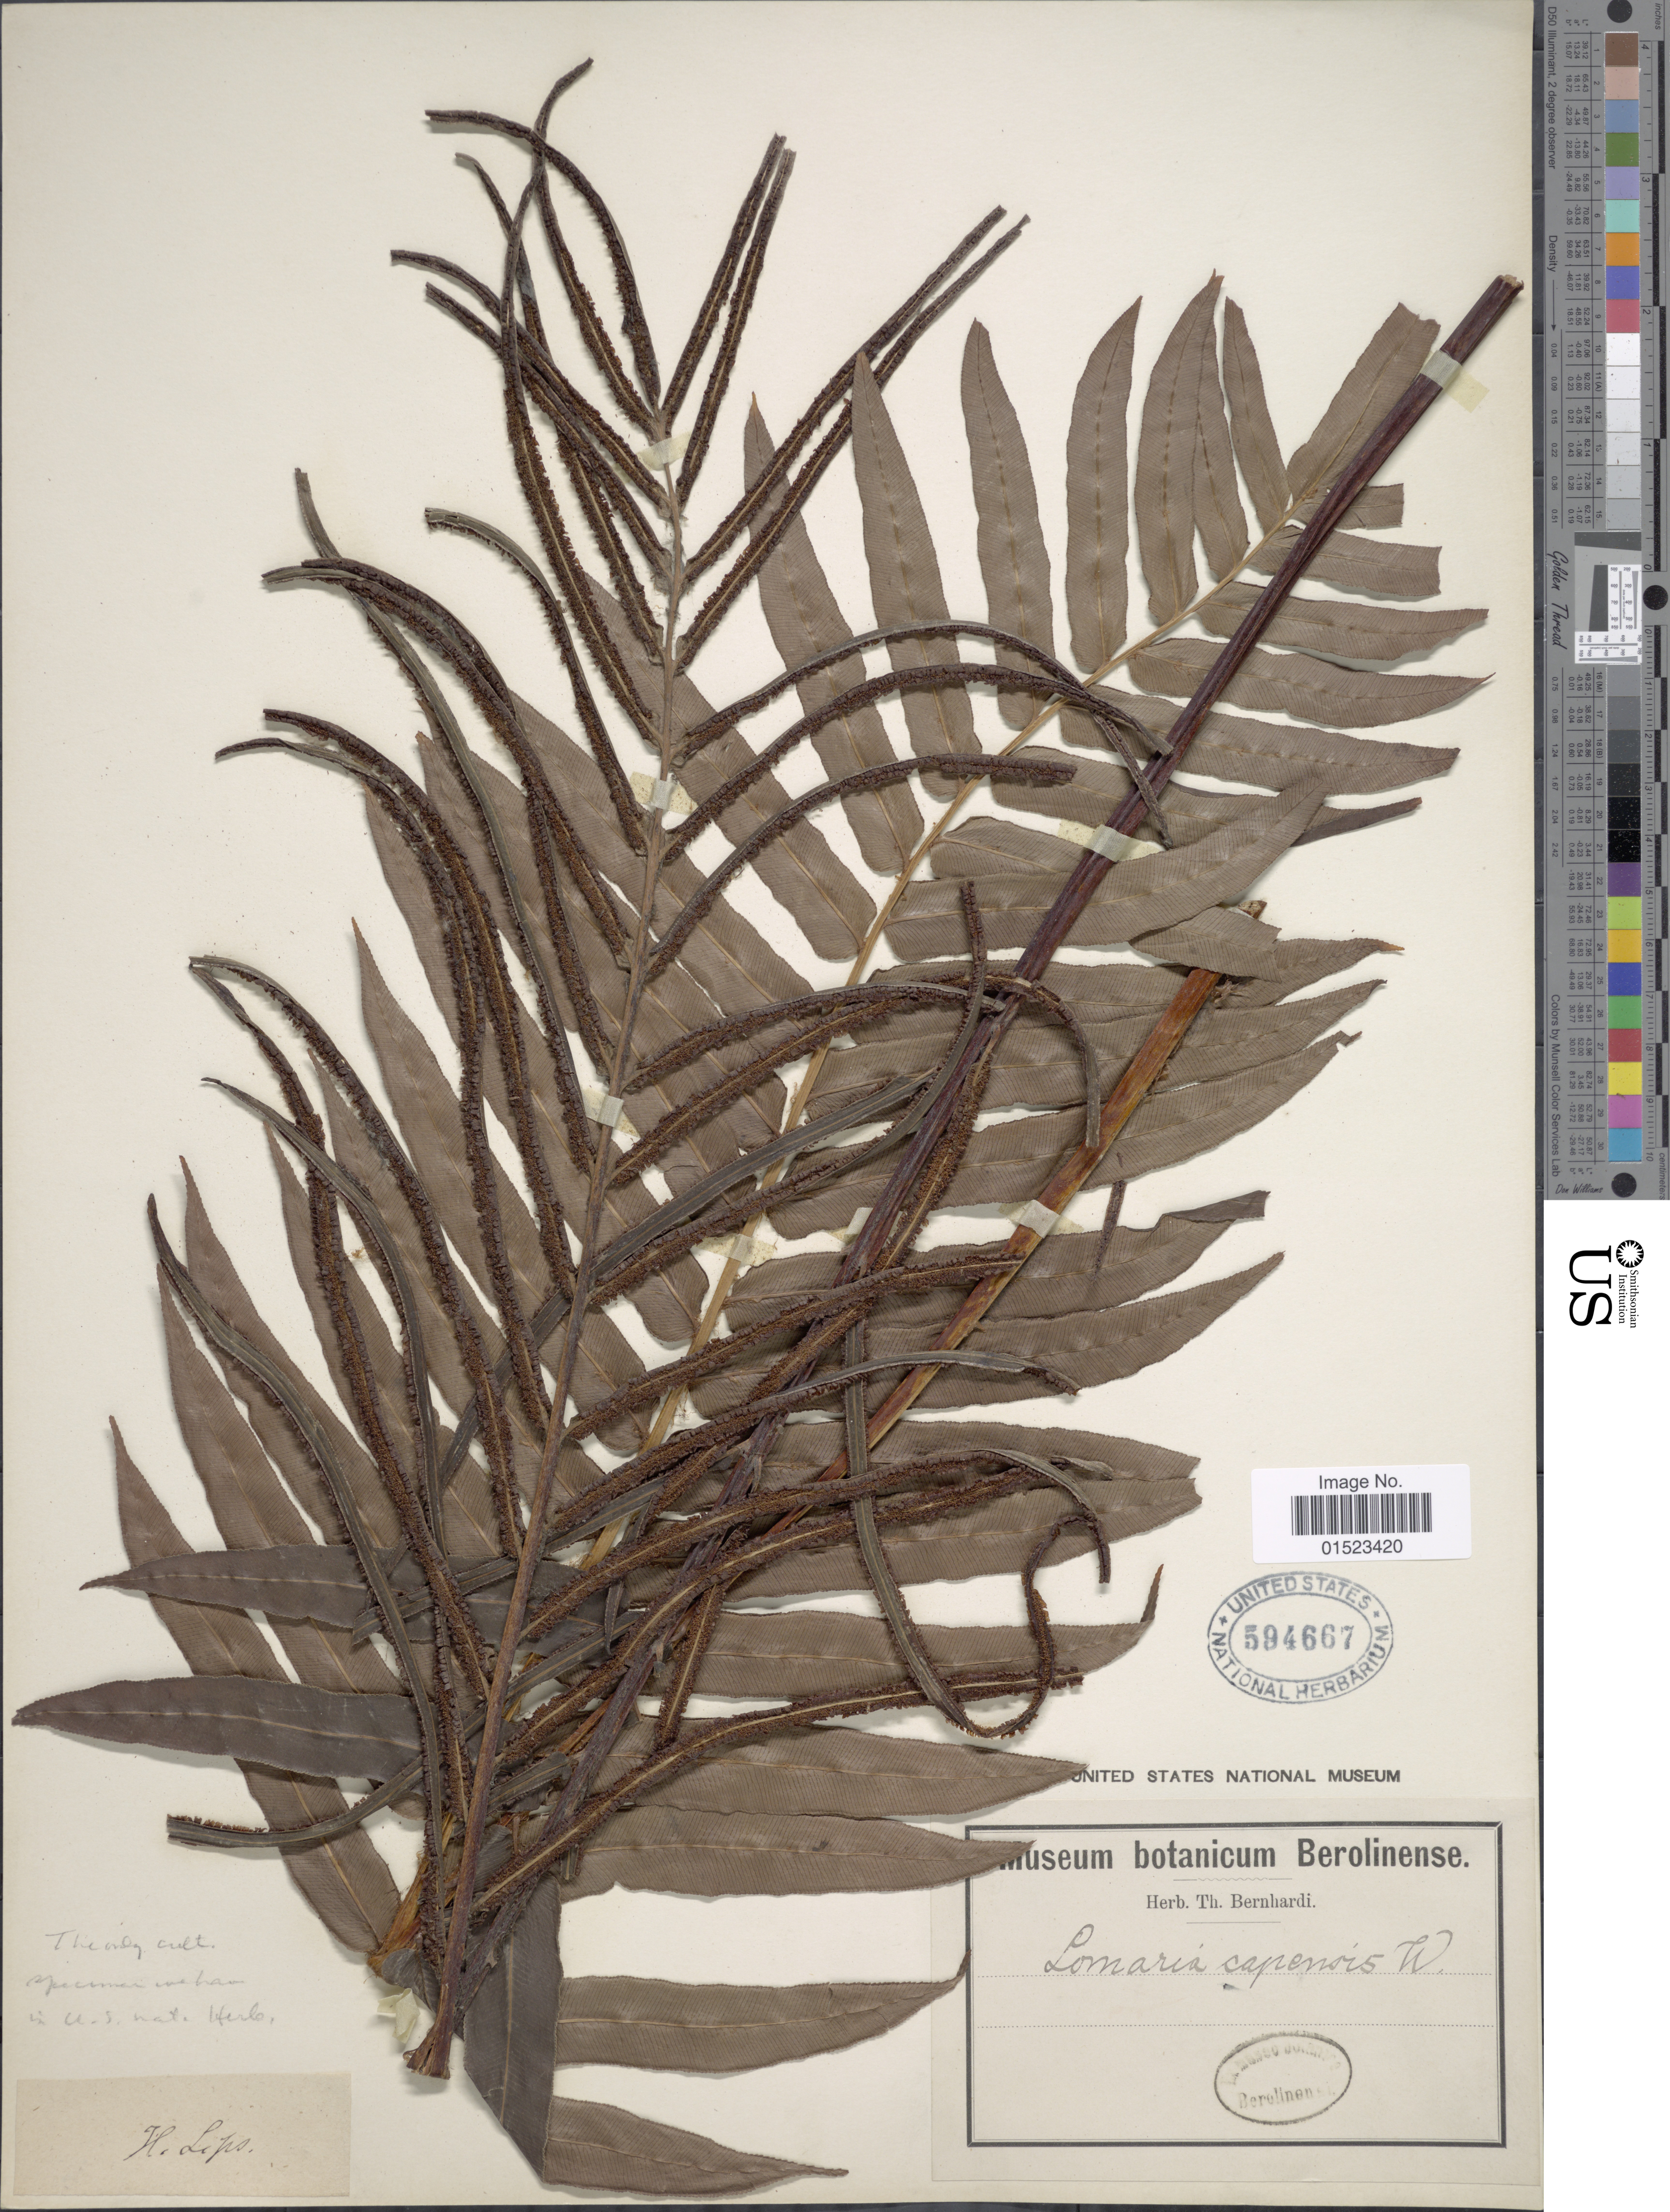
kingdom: Plantae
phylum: Tracheophyta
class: Polypodiopsida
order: Polypodiales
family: Blechnaceae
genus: Blechnum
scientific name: Blechnum capense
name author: (L.) Schltdl.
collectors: ex herb. Bernhardi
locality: H. Lips [interpreted]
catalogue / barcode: US 594667